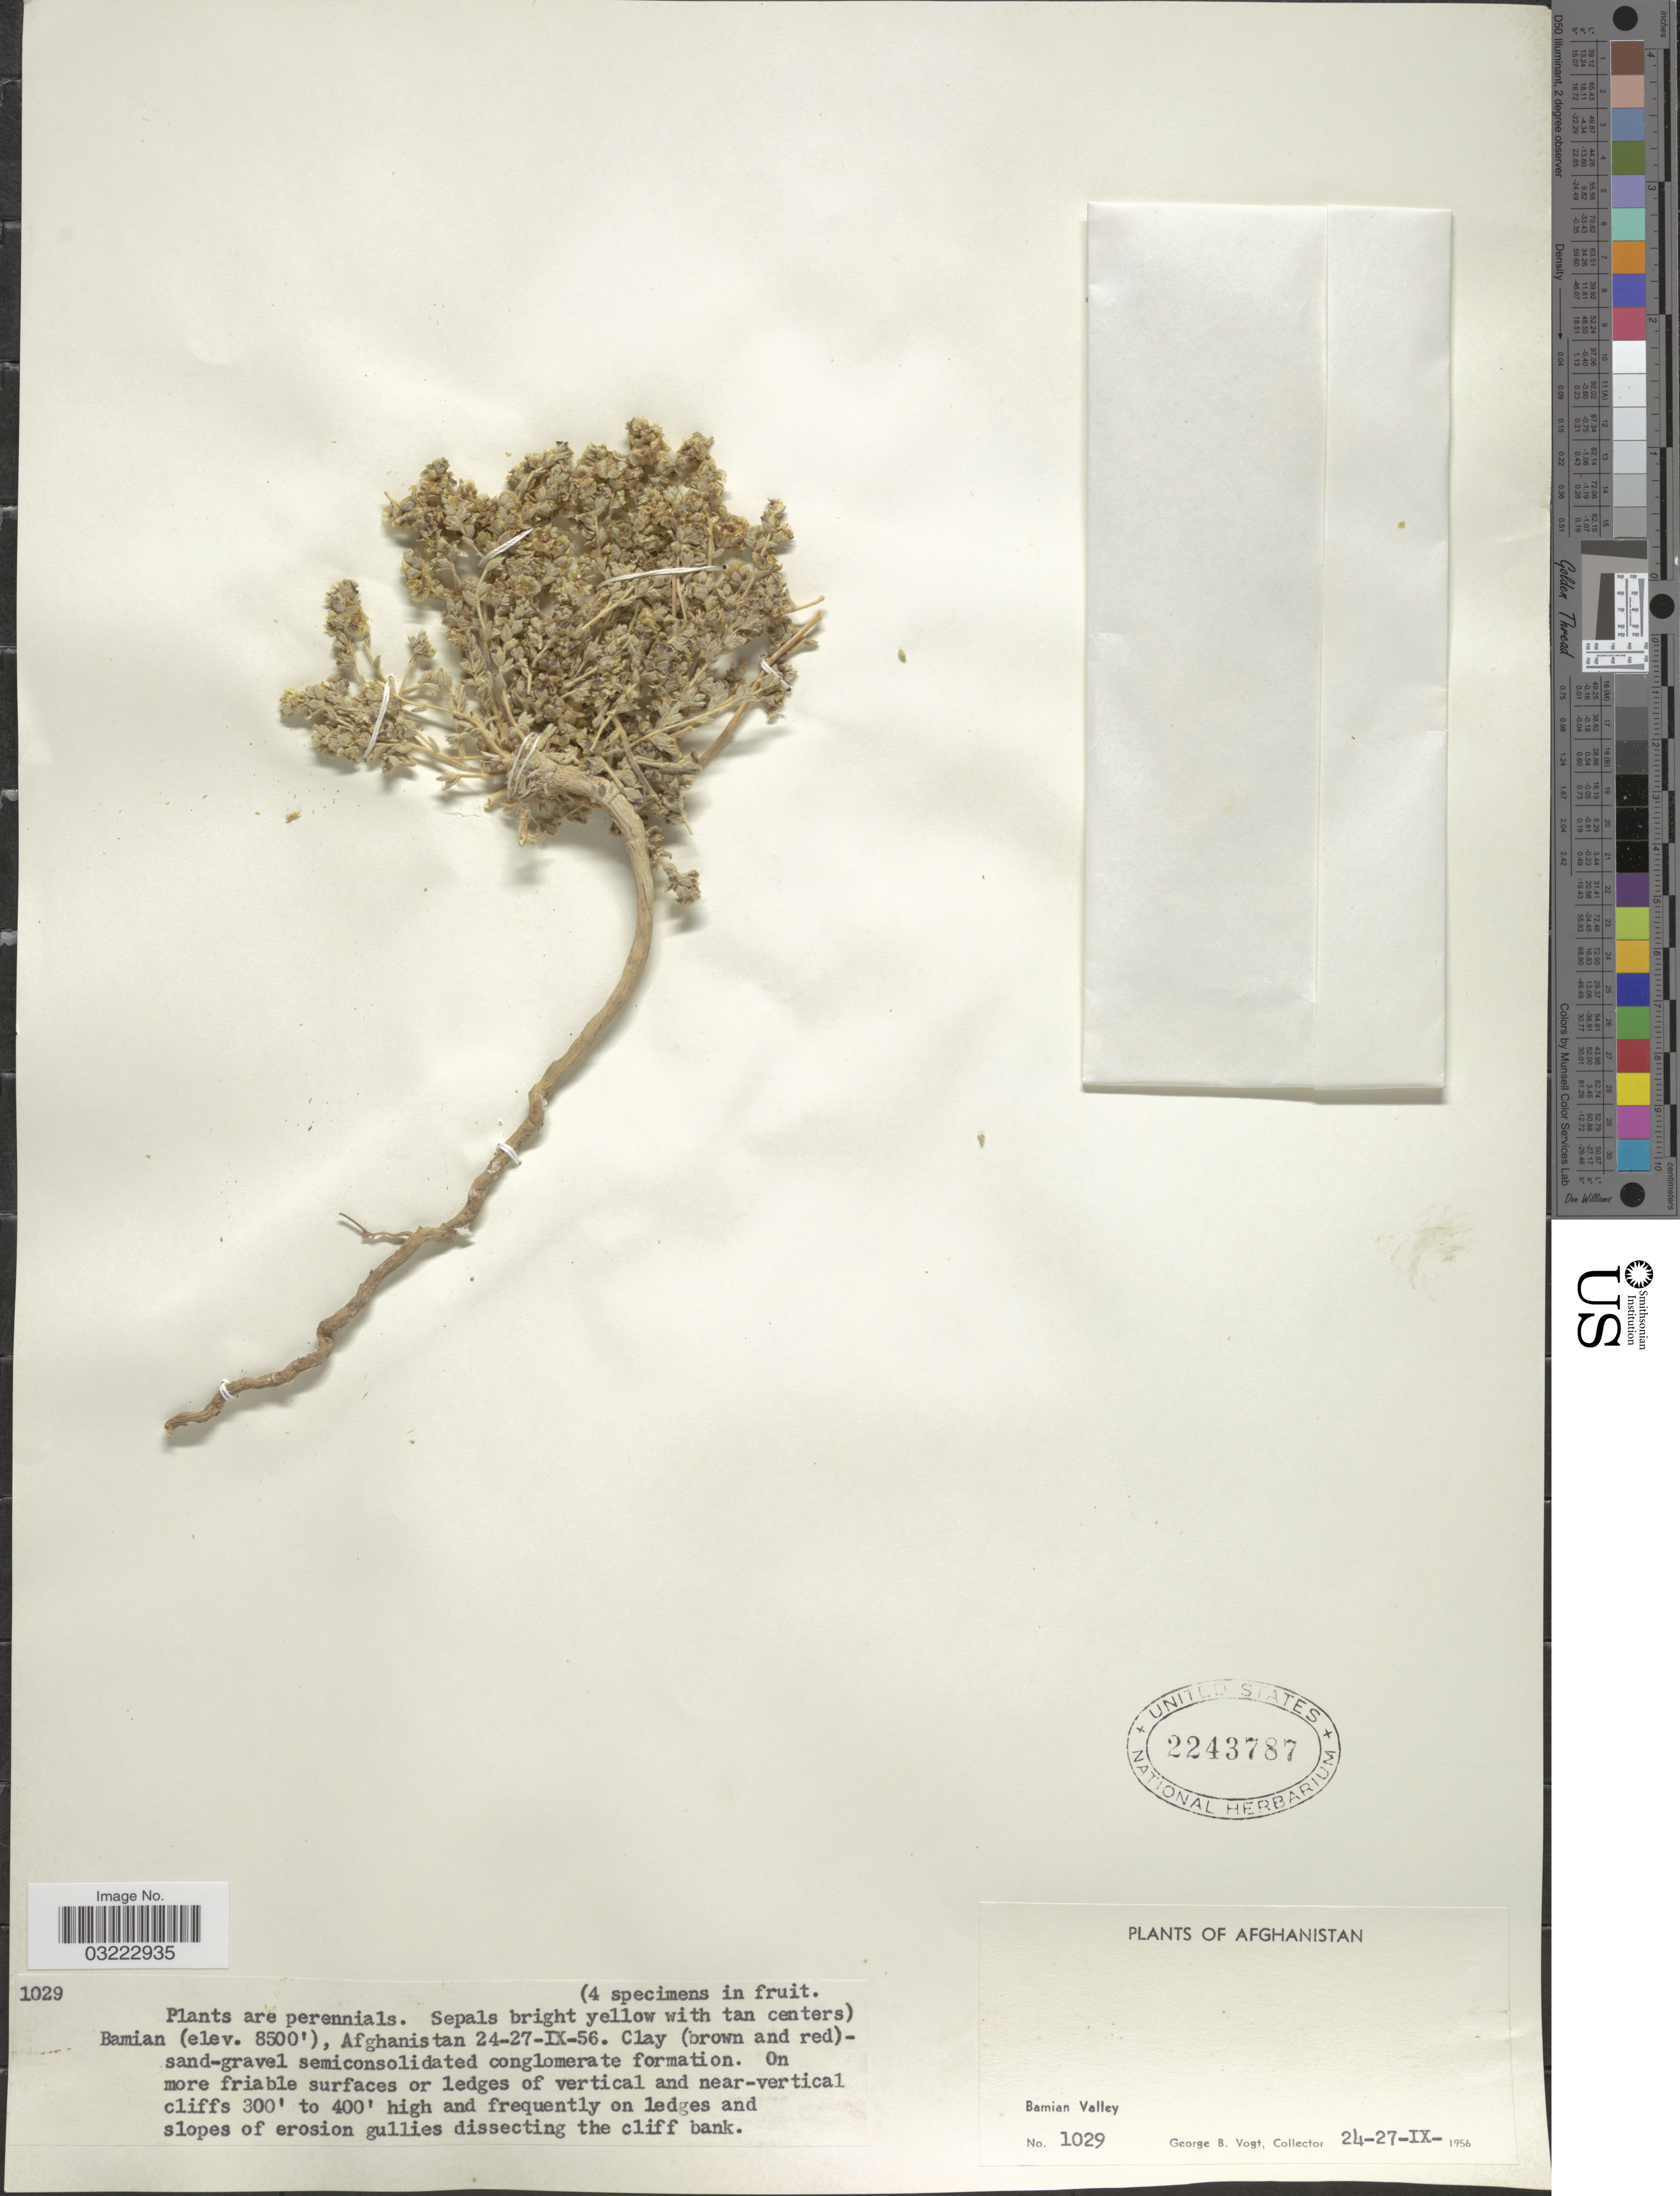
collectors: G. B. Vogt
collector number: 1029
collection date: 1956-09-24/1956-09-27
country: Afghanistan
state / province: Bamian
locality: Bamian Valley. Bamian.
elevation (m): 2591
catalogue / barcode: US 2243787